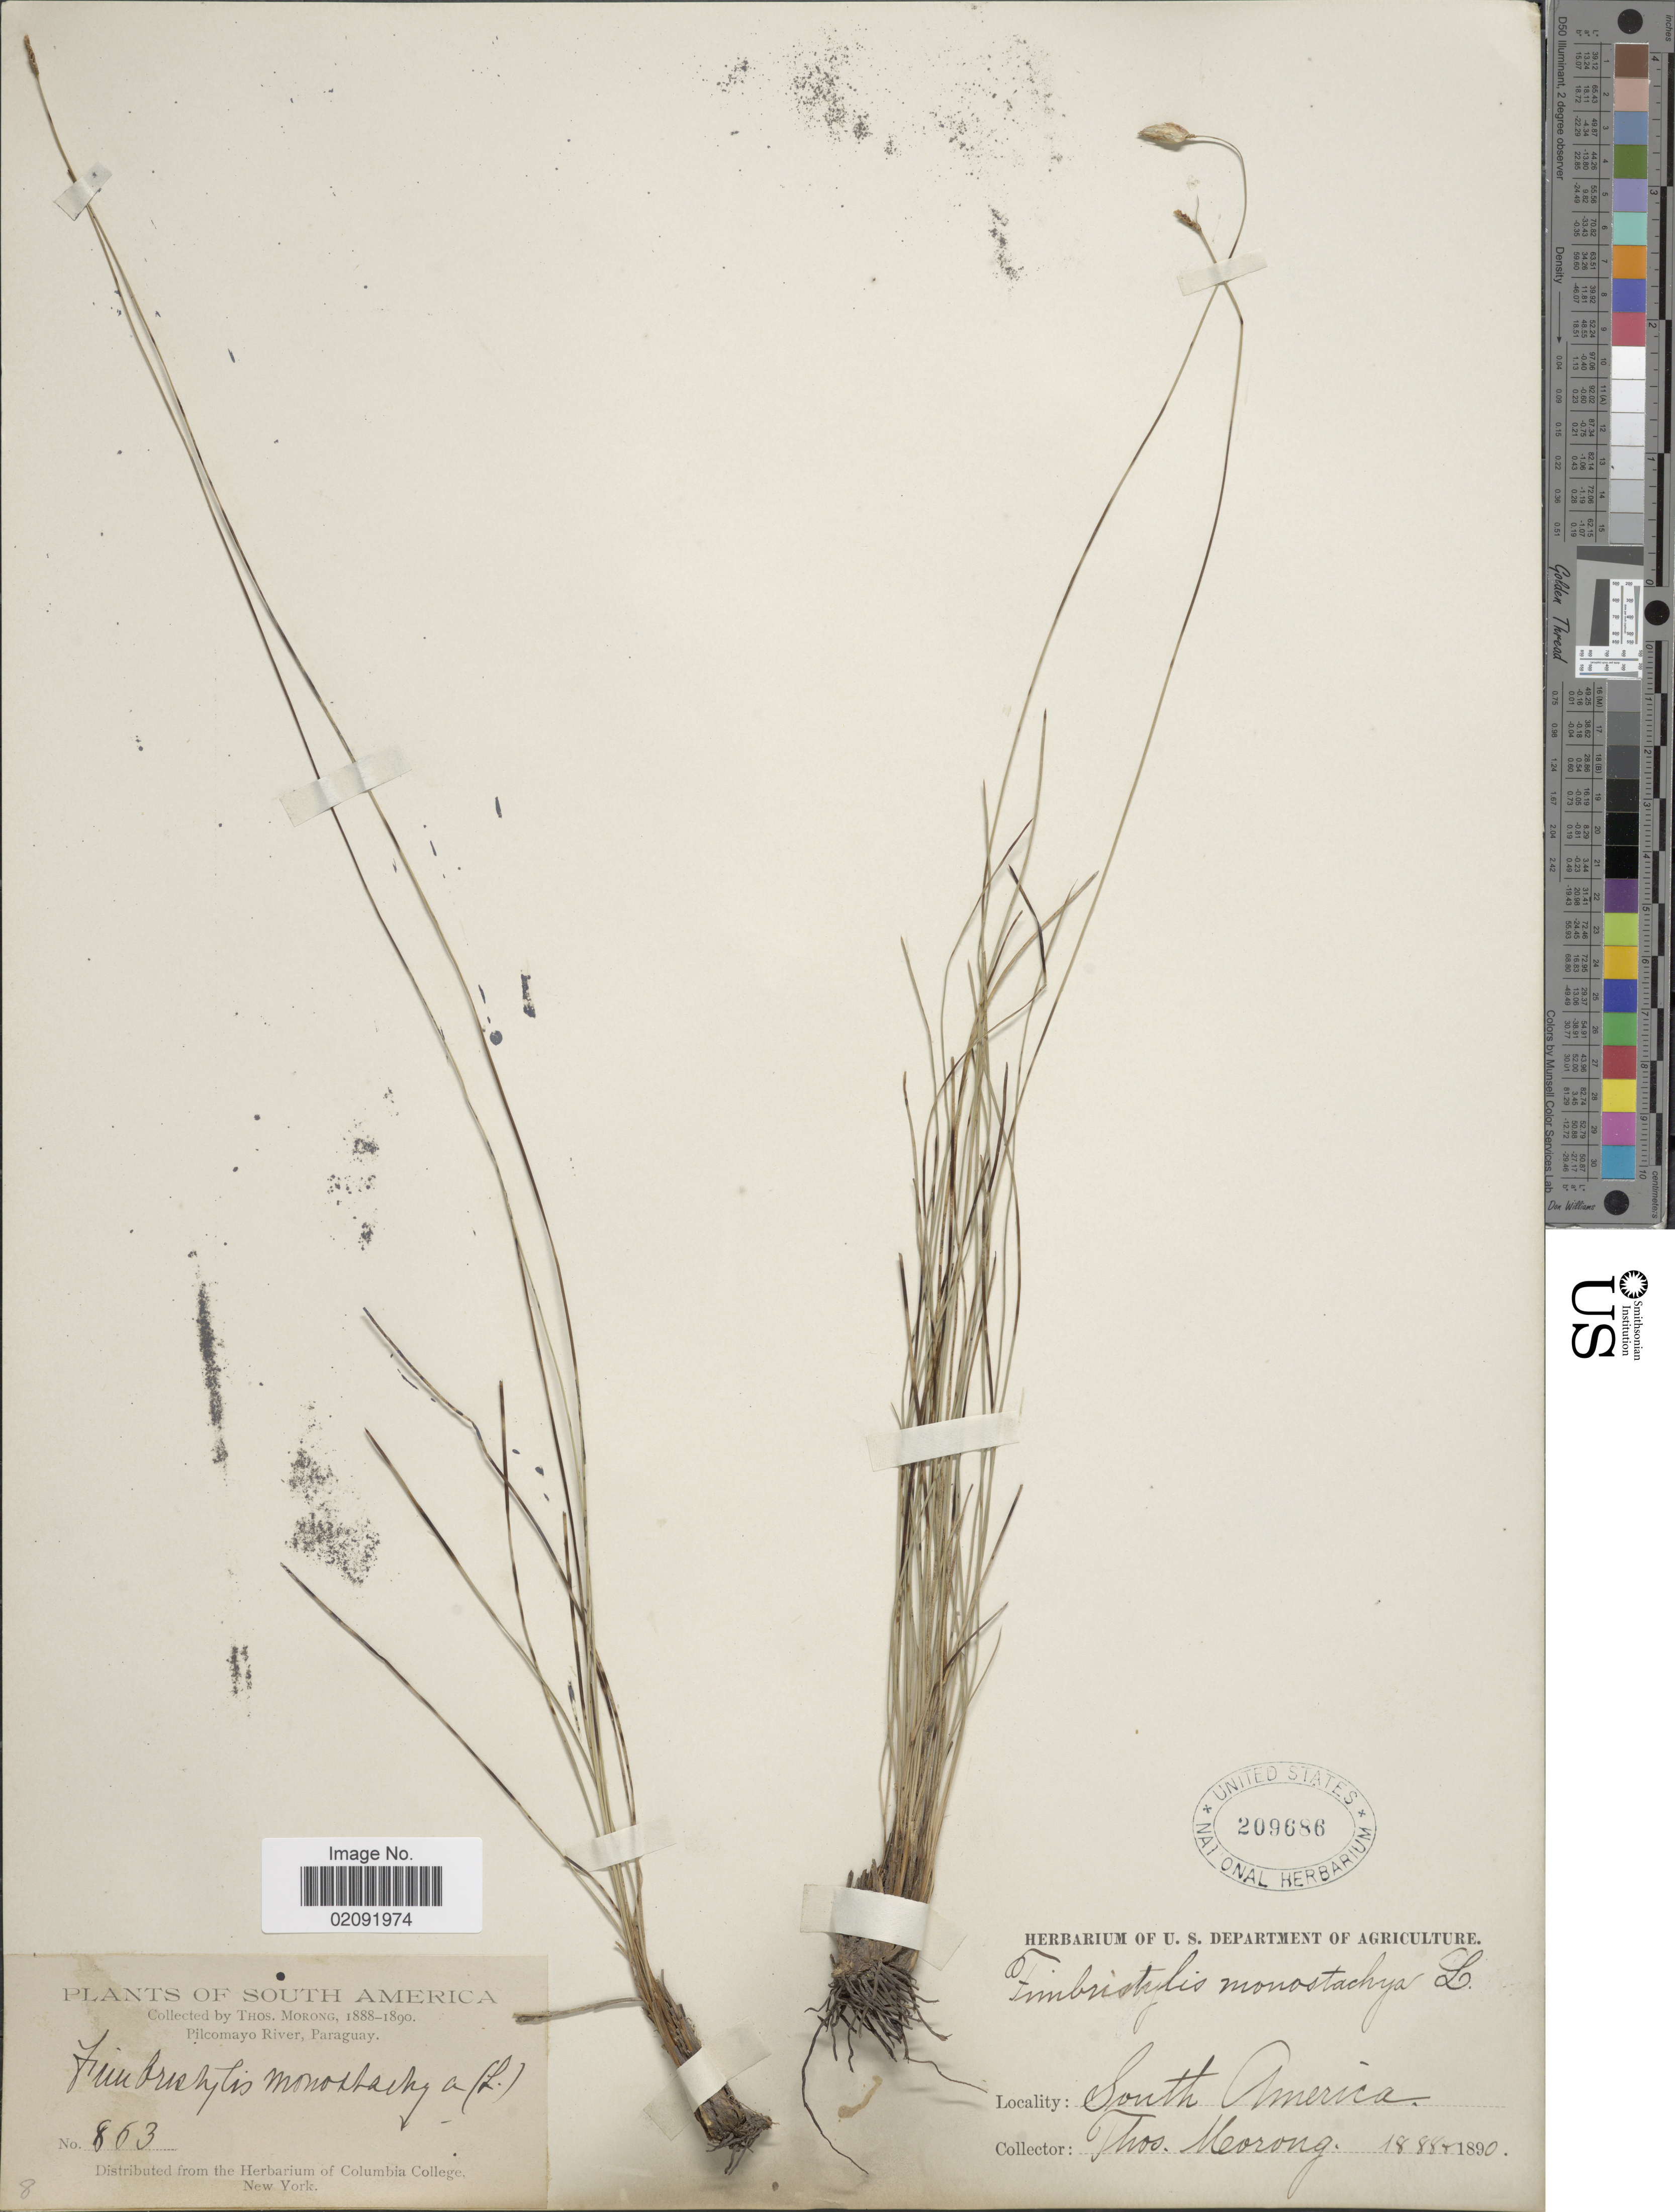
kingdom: Plantae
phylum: Tracheophyta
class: Liliopsida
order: Poales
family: Cyperaceae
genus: Abildgaardia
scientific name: Abildgaardia ovata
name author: (Burm. f.) Kral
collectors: T. Morong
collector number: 863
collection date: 1888/1890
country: Paraguay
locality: Pilcomayo River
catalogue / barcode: US 209686